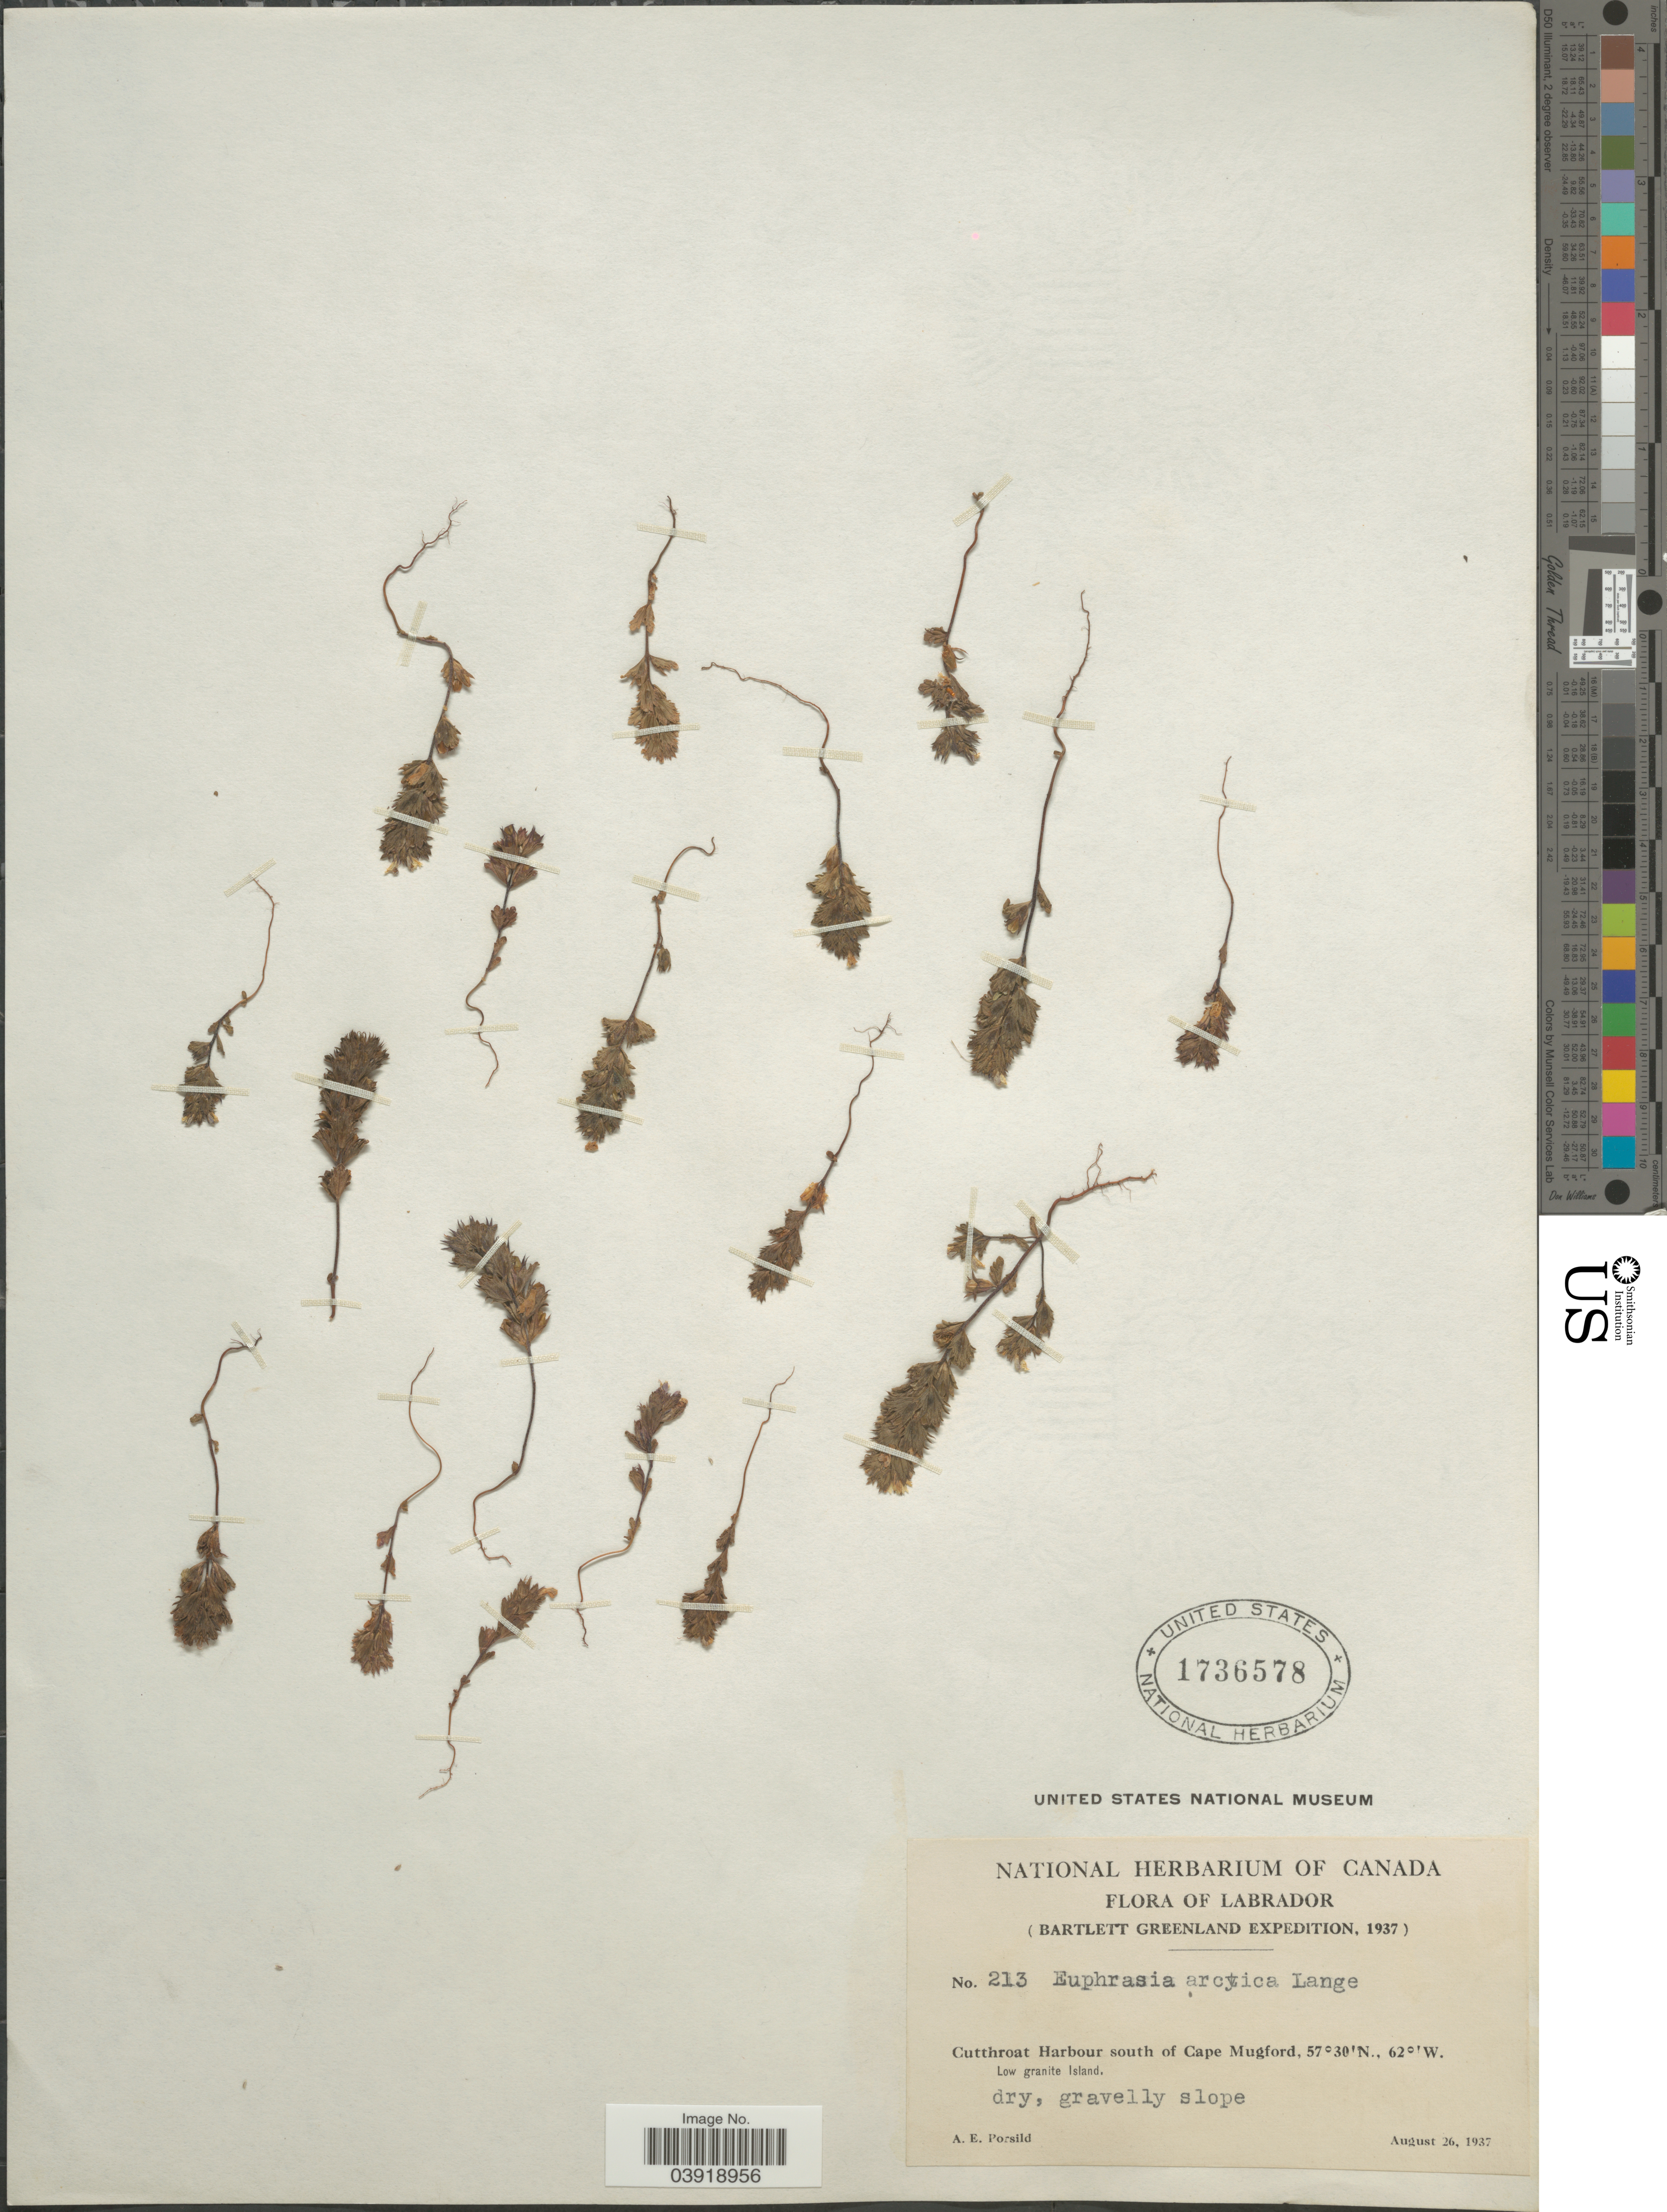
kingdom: Plantae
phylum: Tracheophyta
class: Magnoliopsida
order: Lamiales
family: Orobanchaceae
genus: Euphrasia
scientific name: Euphrasia arctica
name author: Lange ex Rostrup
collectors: A. E. Porsild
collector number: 213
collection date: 1937-08-26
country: Canada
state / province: Newfoundland and Labrador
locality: Labrador. Cutthroat Harbour south of Cape Mugford.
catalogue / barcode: US 1736578